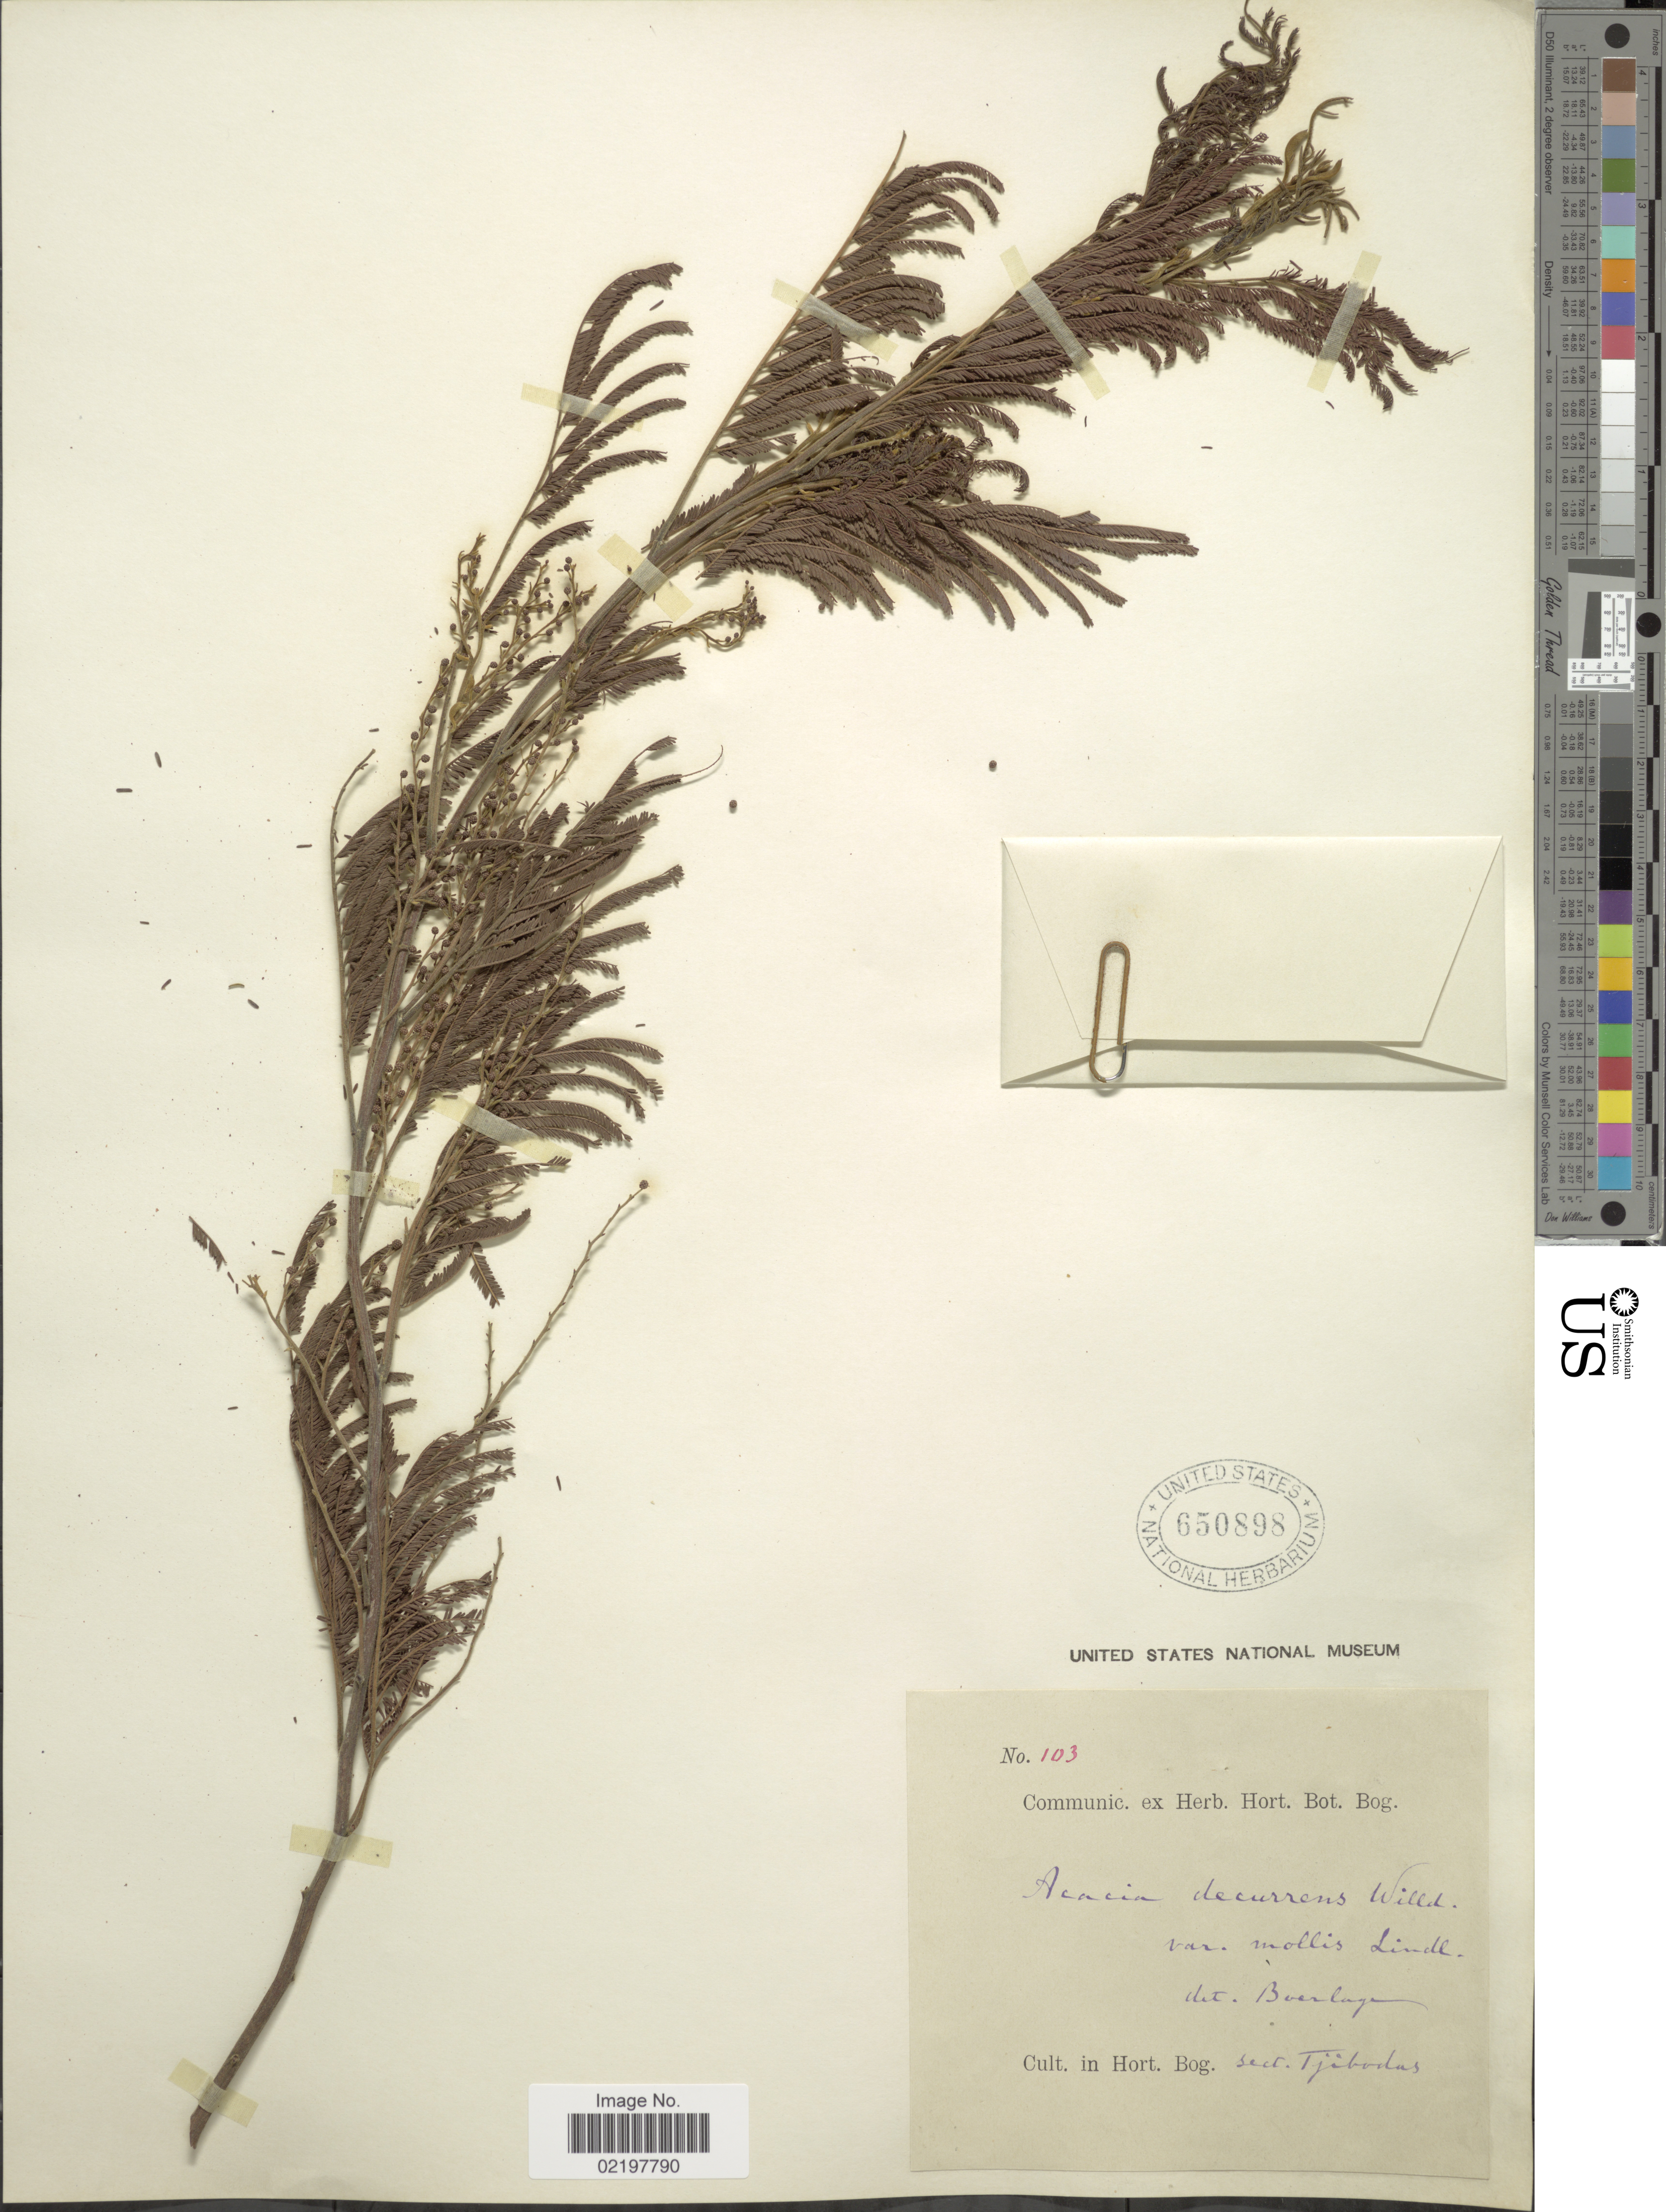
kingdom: Plantae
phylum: Tracheophyta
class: Magnoliopsida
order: Fabales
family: Fabaceae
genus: Acacia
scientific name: Acacia decurrens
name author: (J.C. Wendl.) Willd.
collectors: Cult. In Hort. Bog.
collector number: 103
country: Indonesia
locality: Cult. in Hort. Bog. sect. Tjibodas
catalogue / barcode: US 650898